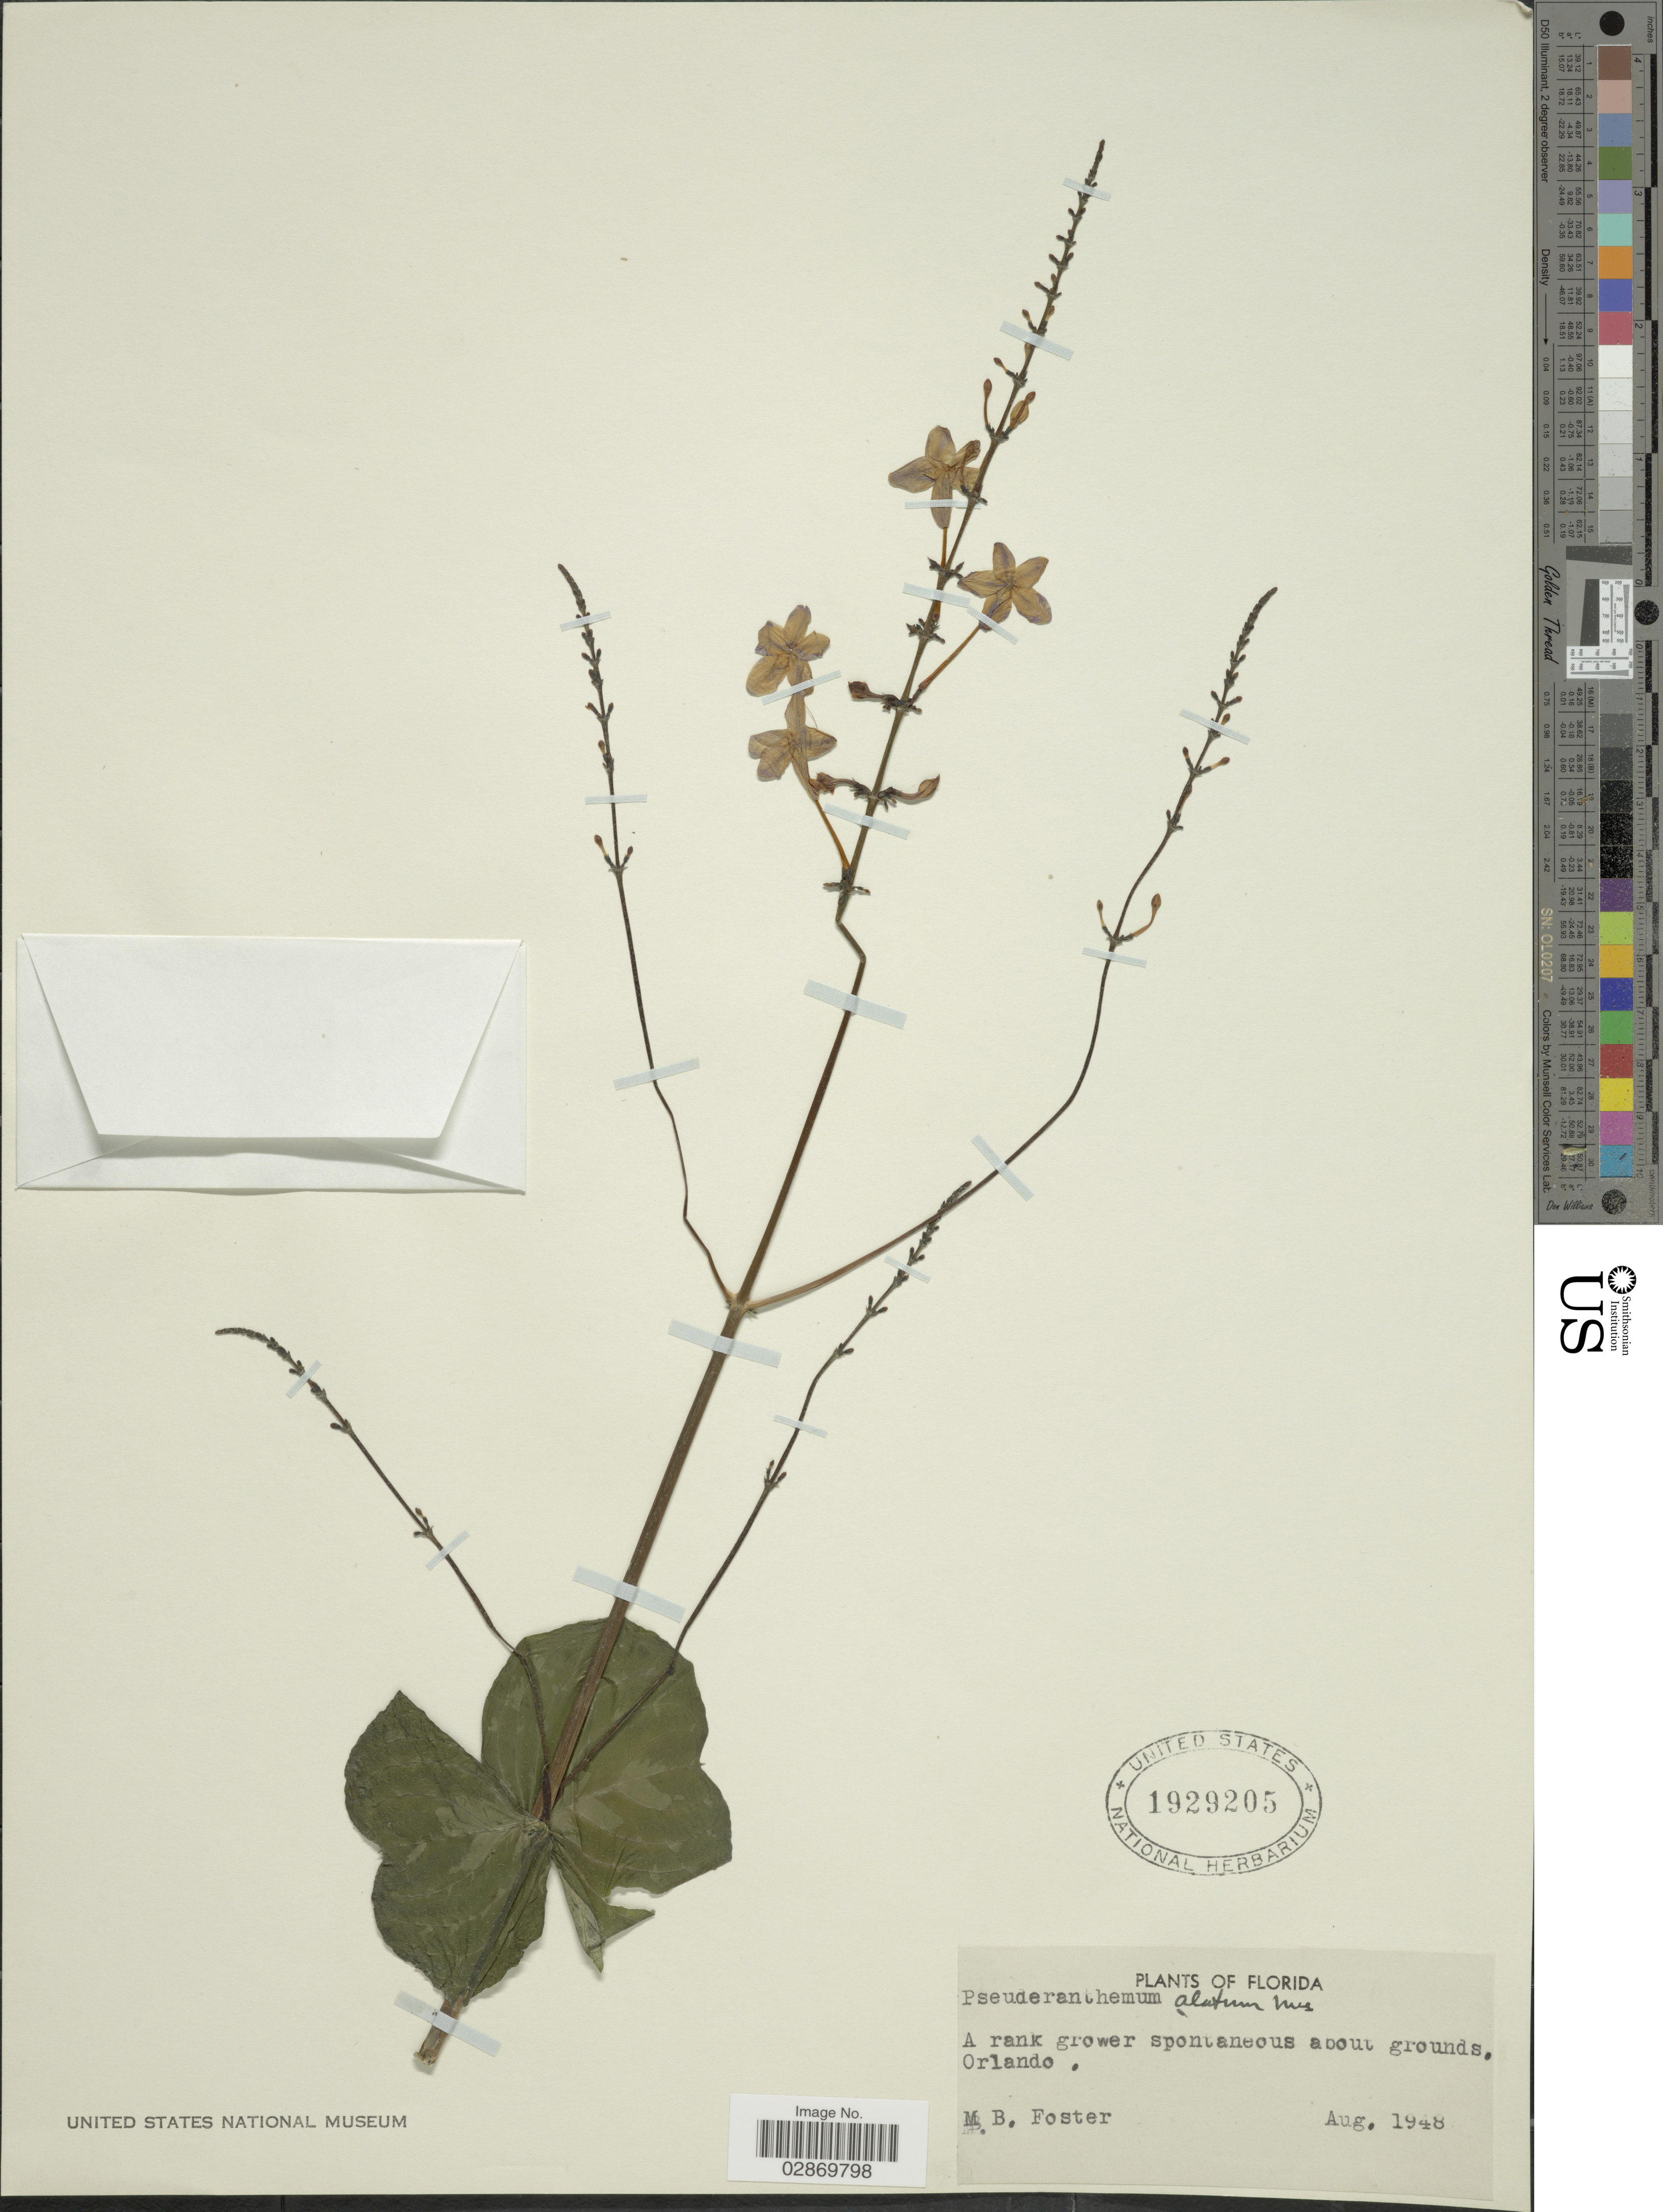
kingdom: Plantae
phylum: Tracheophyta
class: Magnoliopsida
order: Lamiales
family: Acanthaceae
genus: Pseuderanthemum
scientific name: Pseuderanthemum alatum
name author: (Nees) M.R. Almeida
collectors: M. B. Foster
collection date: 1948-08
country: United States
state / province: Florida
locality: Orlando.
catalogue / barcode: US 1929205